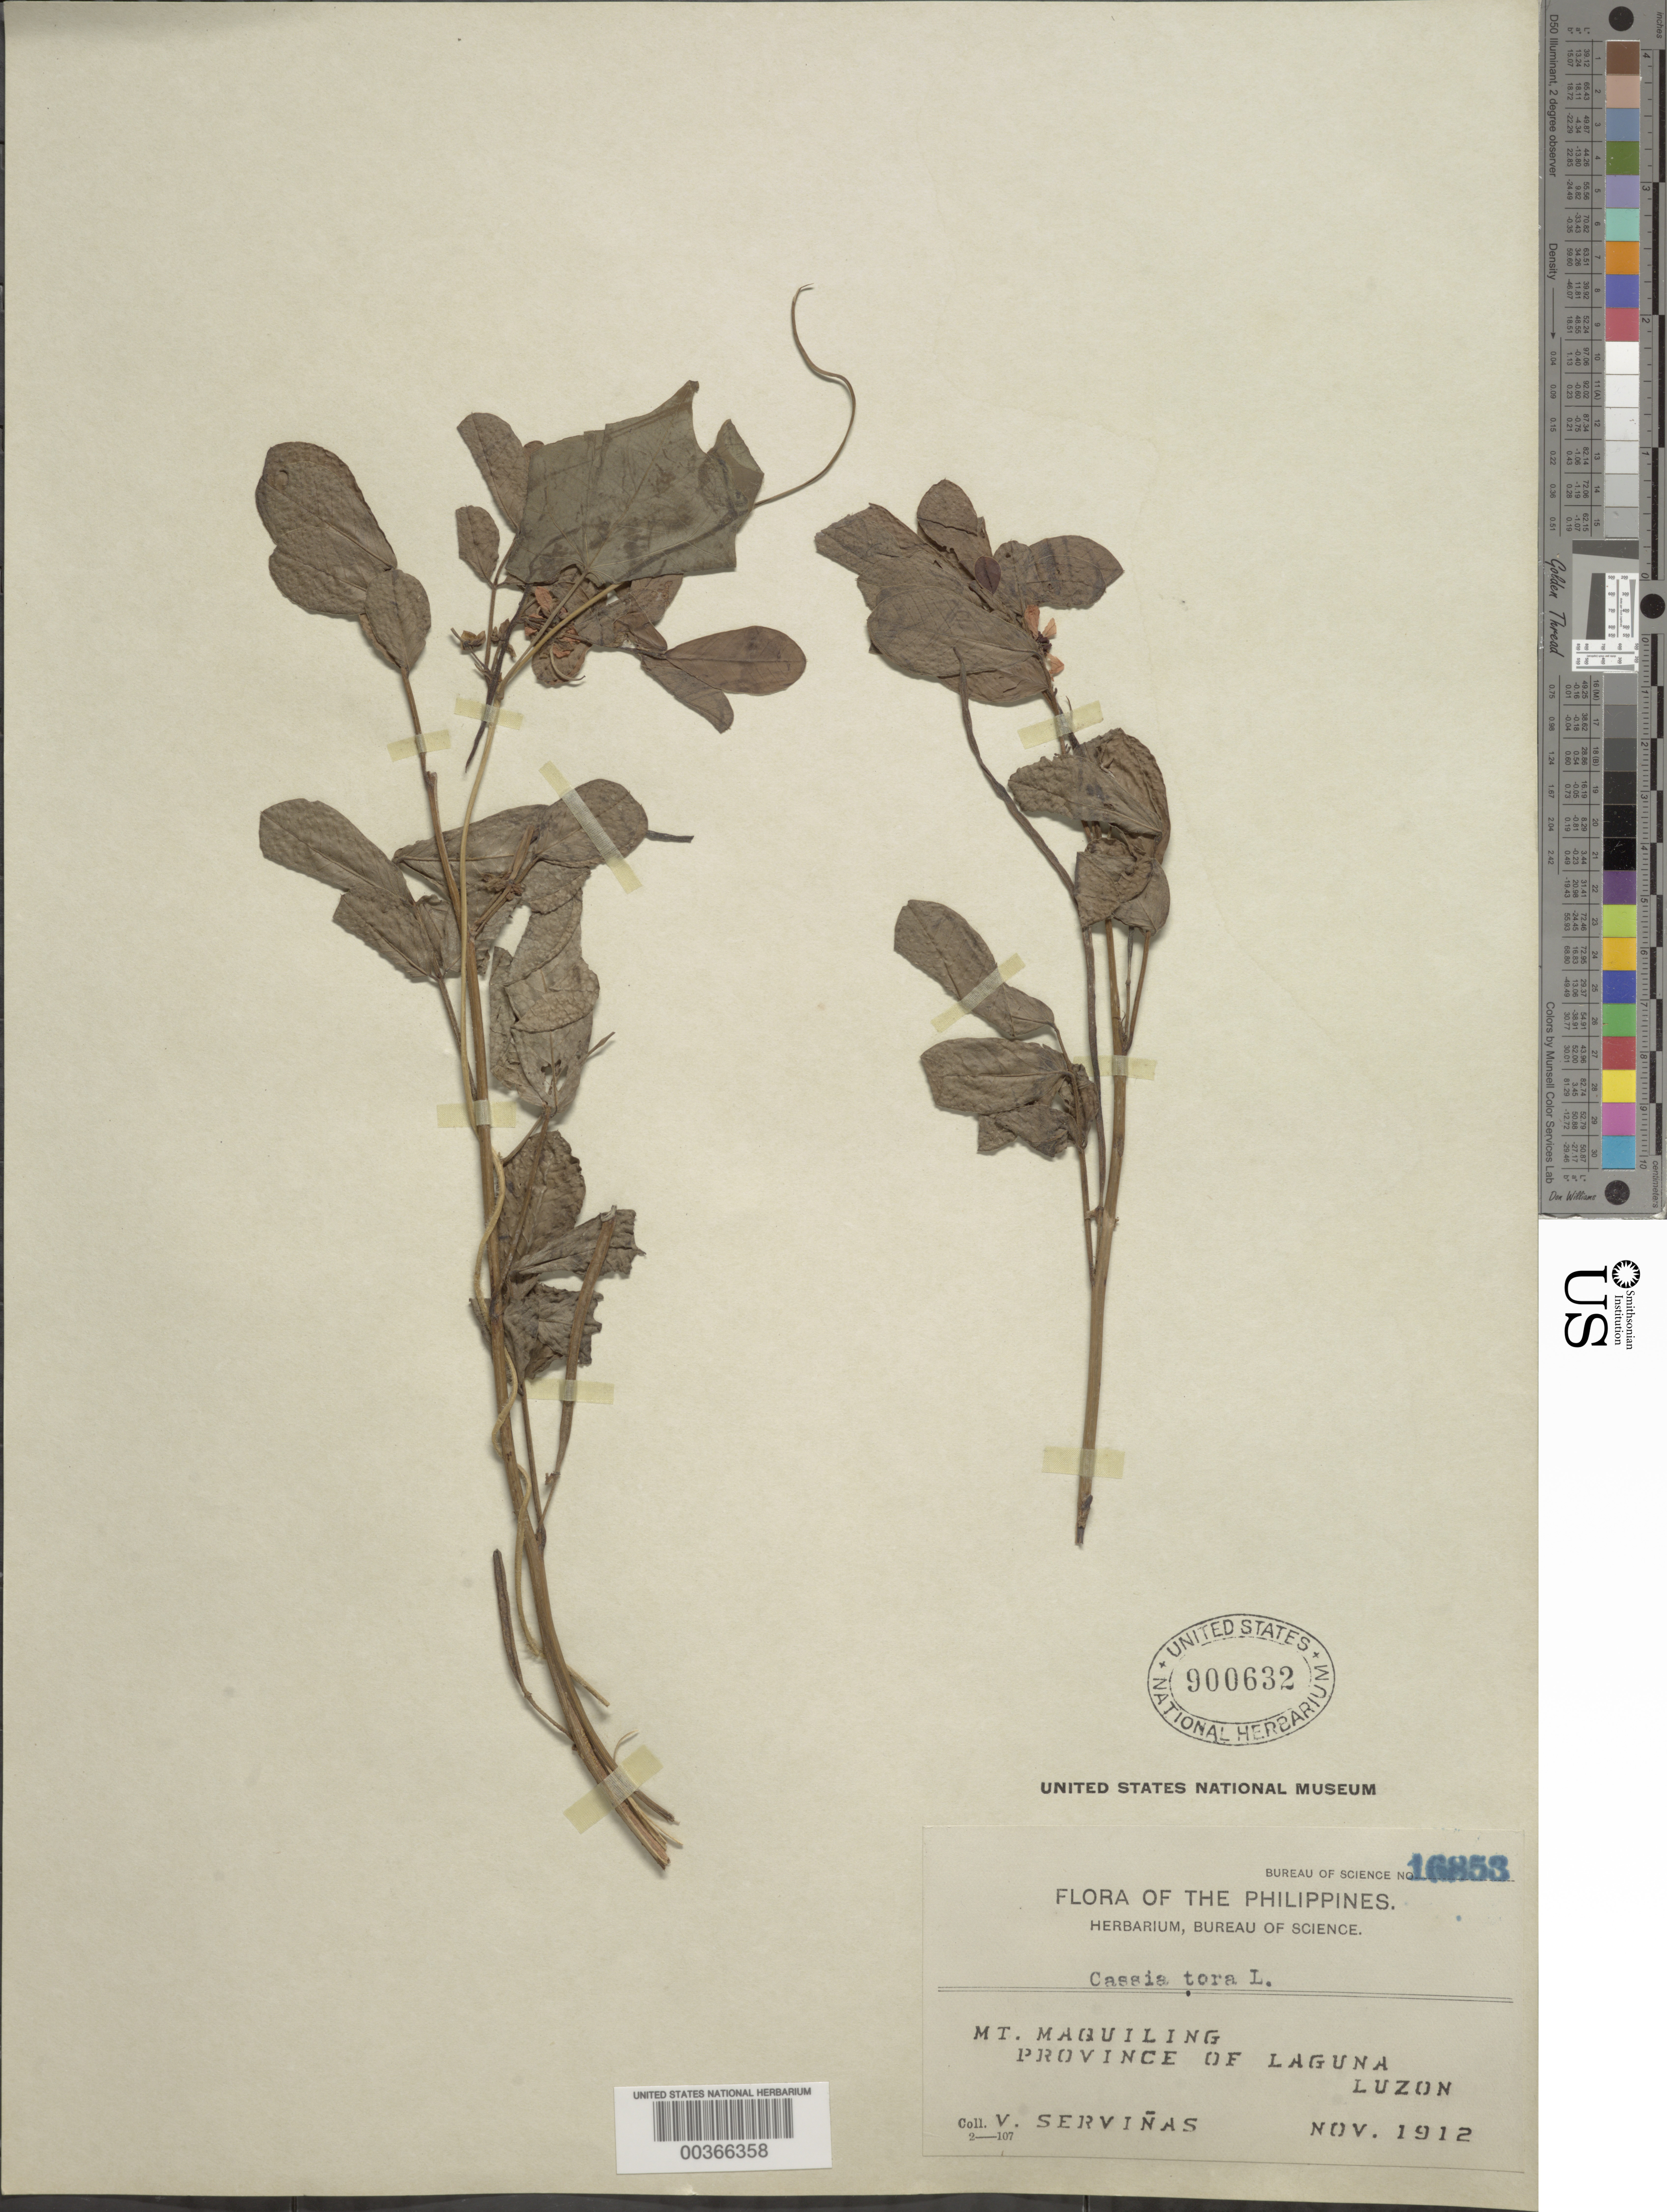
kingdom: Plantae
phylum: Tracheophyta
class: Magnoliopsida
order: Fabales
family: Fabaceae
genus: Senna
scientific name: Senna tora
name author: (L.) Roxb.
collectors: V. Servinas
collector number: Bureau Of Science No. 16853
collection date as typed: Nov 1912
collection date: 1912-11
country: Philippines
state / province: Calabarzon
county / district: Laguna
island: Luzon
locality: Mt. Maquiling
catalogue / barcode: US 900632